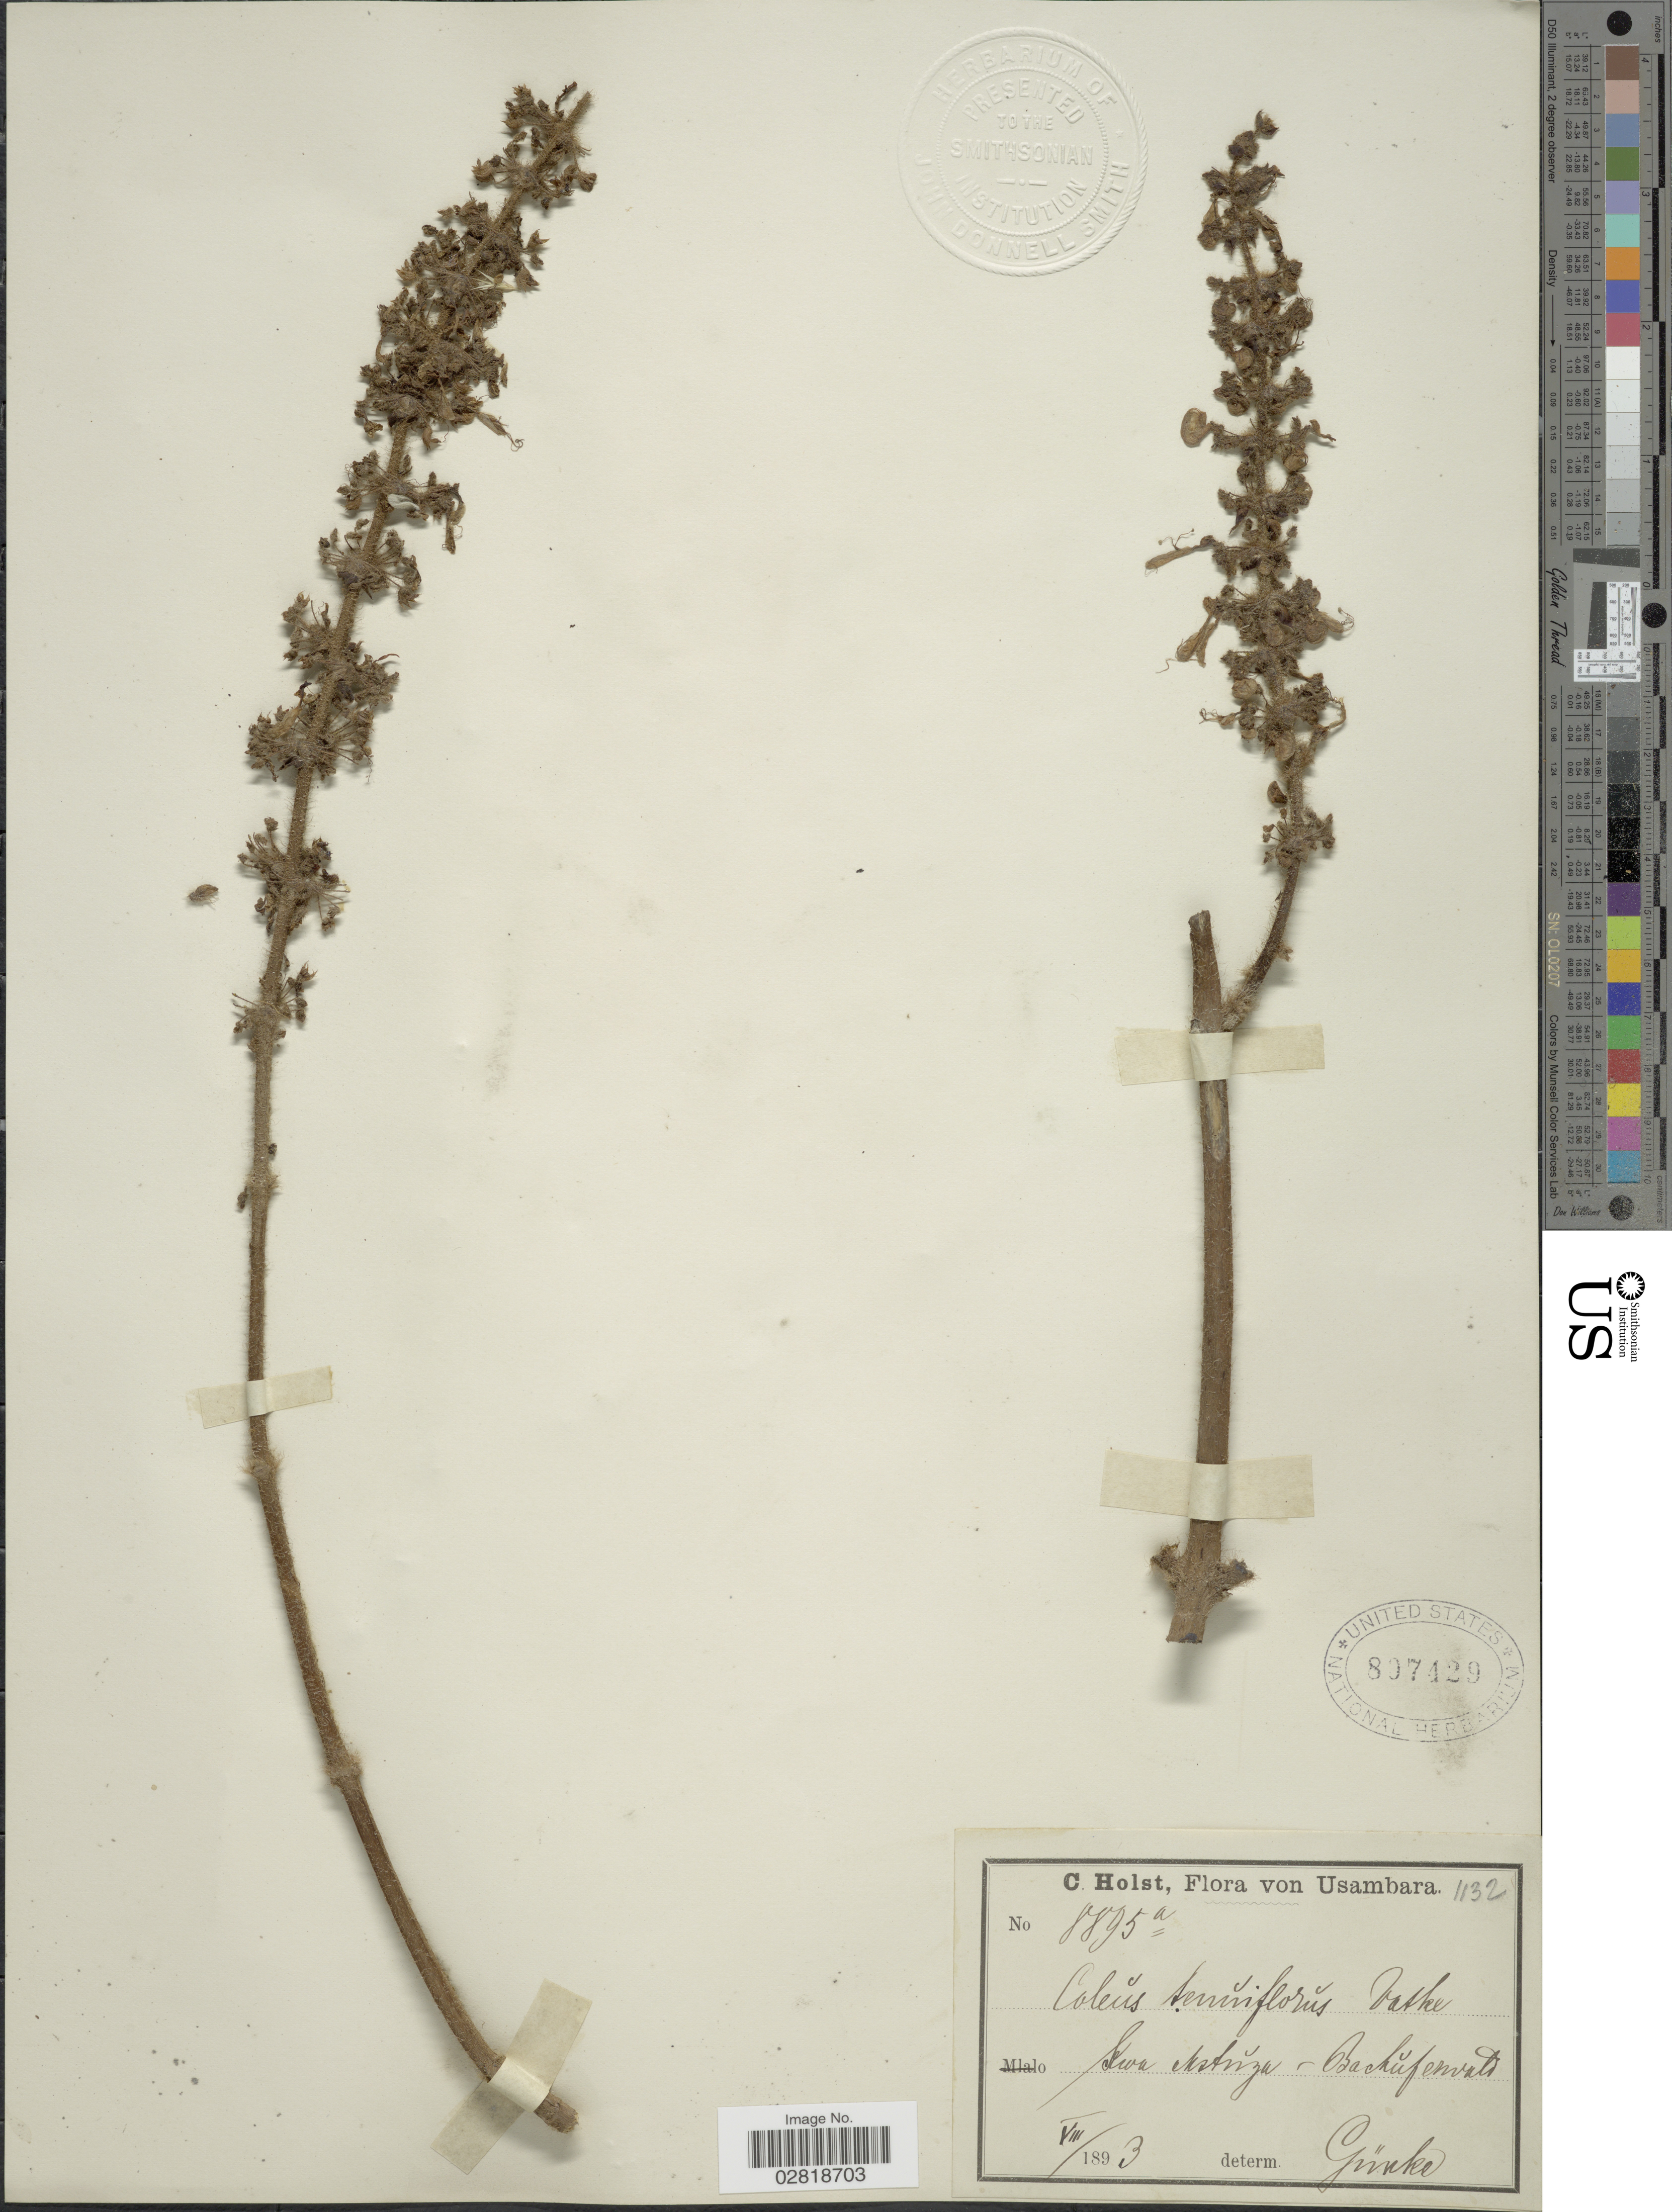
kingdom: Plantae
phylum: Tracheophyta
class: Magnoliopsida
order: Lamiales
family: Lamiaceae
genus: Plectranthus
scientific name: Plectranthus tenuiflorus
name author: (Vatke) Agnew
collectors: C. H. Holst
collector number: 8895a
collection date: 1893-08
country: Tanzania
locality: Usambara. Kwa Mstuza.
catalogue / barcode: US 807429